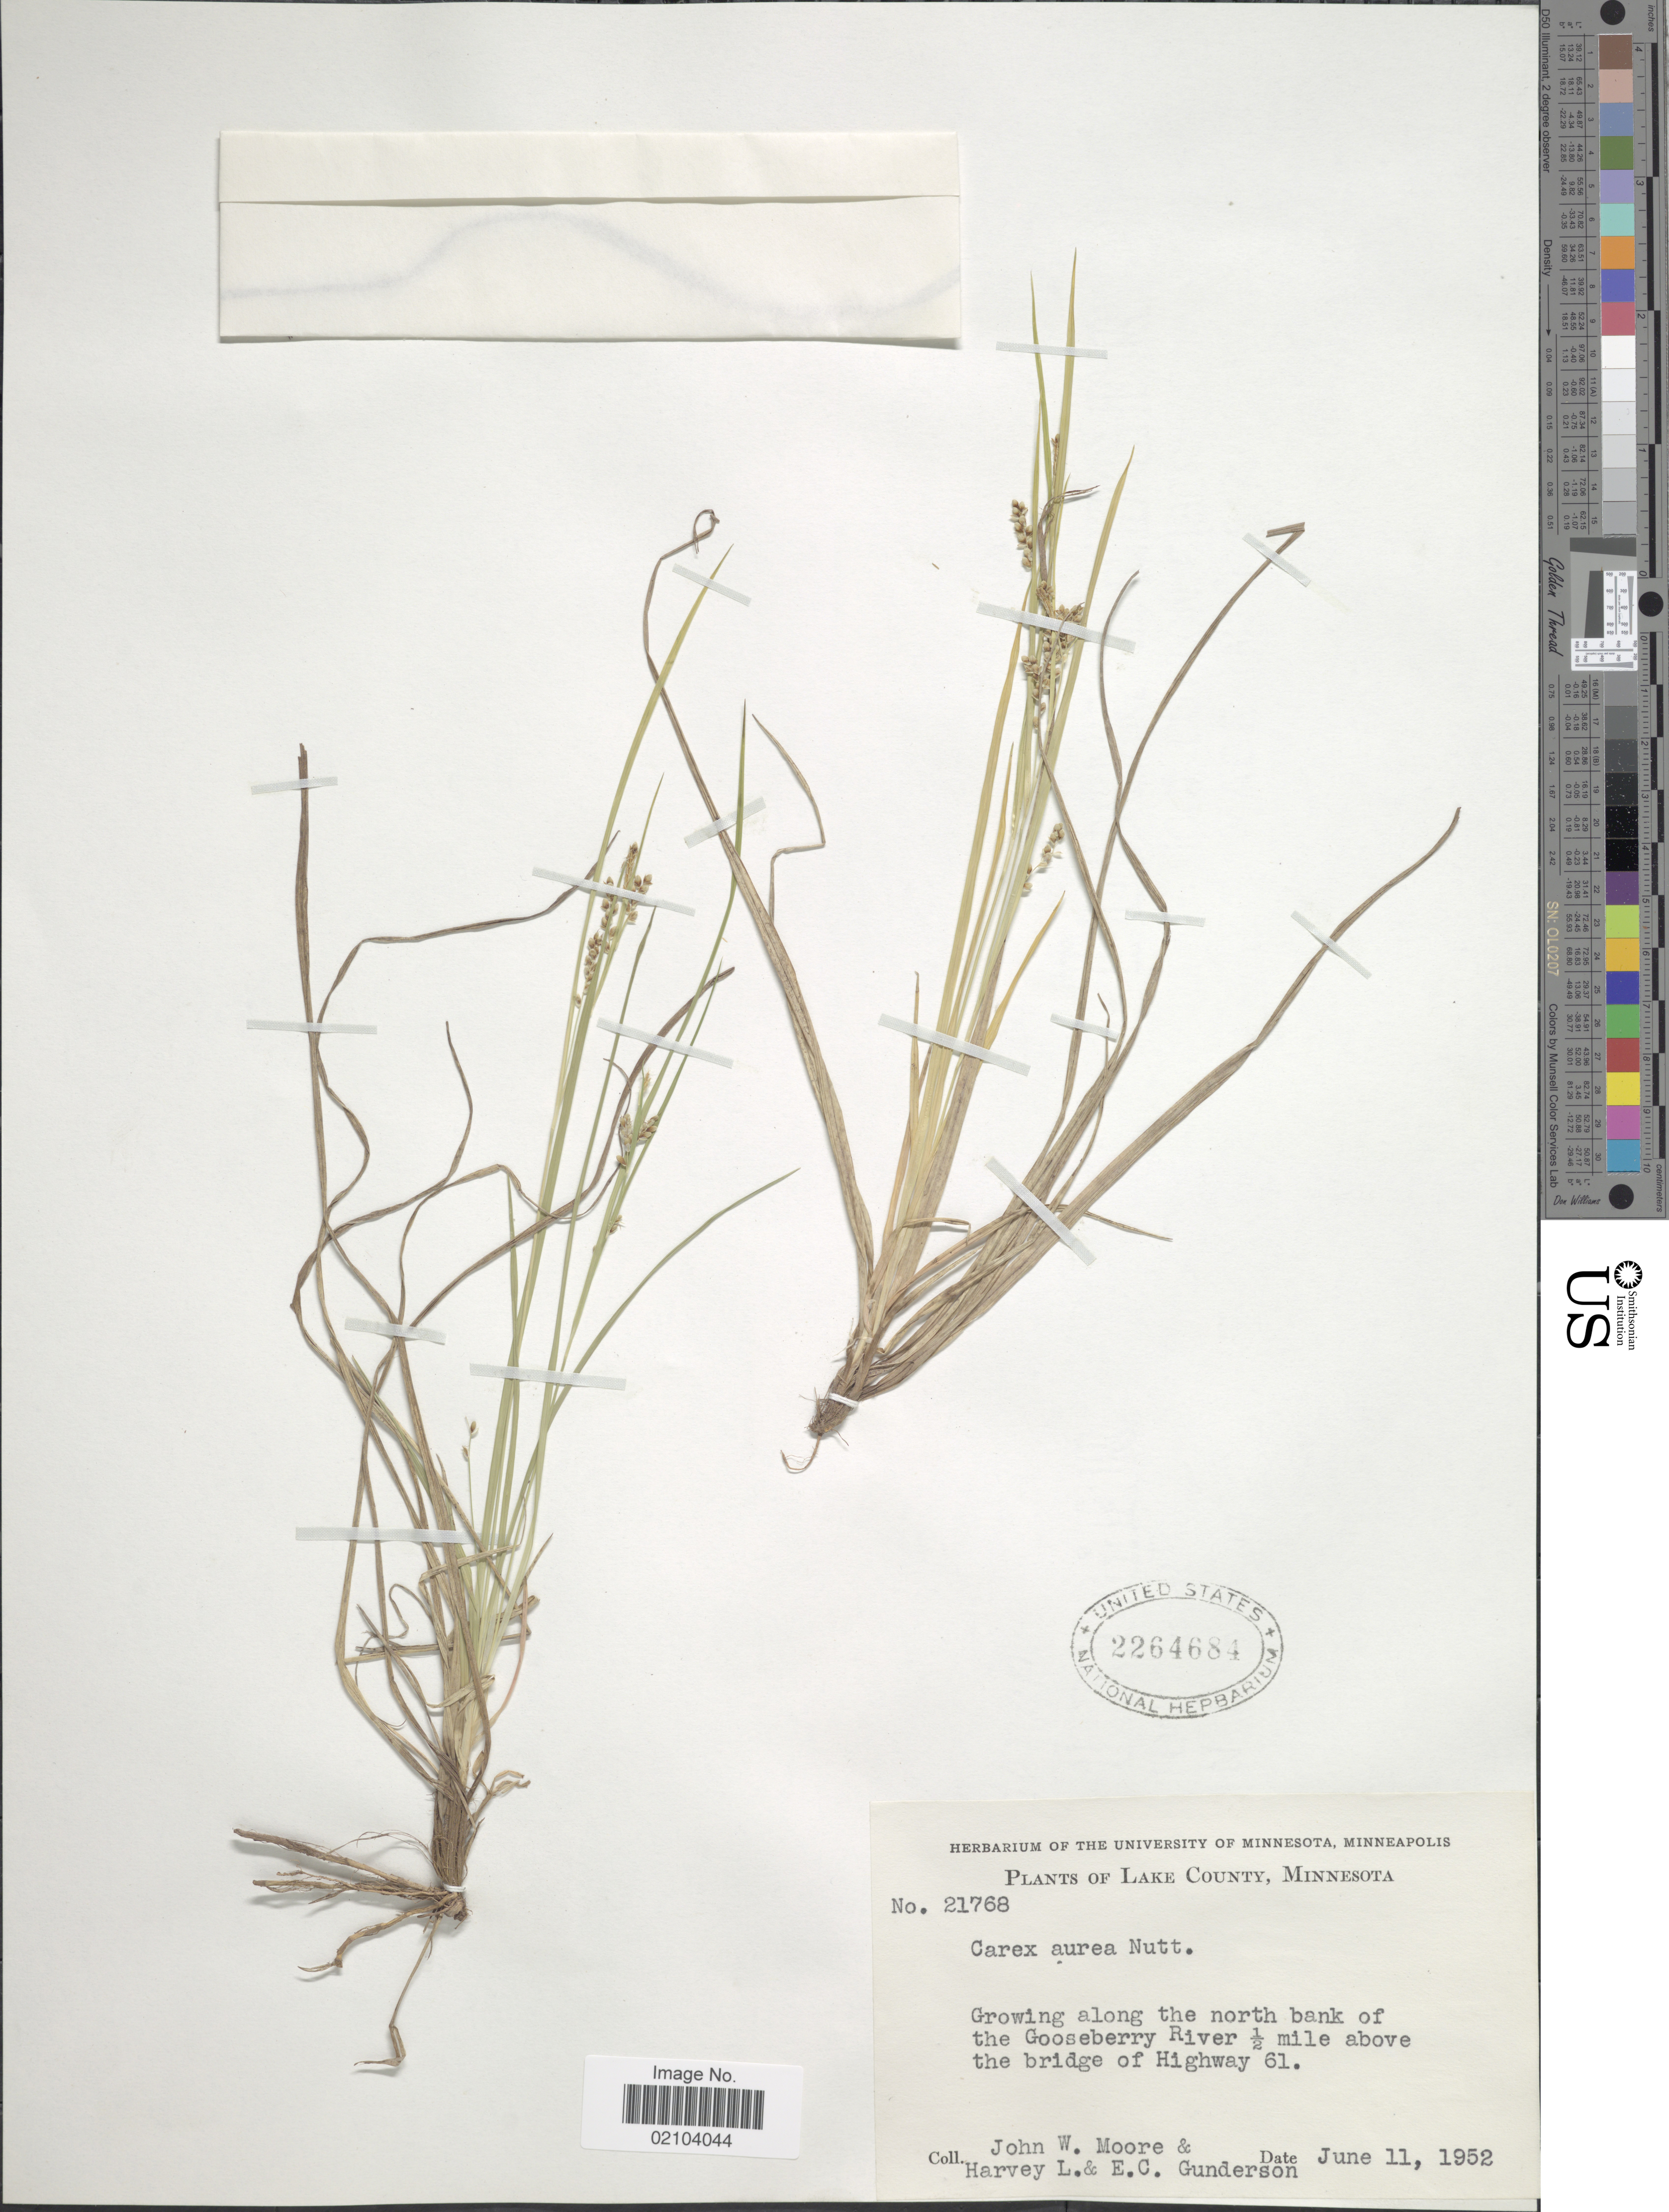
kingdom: Plantae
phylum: Tracheophyta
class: Liliopsida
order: Poales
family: Cyperaceae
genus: Carex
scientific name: Carex aurea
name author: Nutt.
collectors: J. Moore, H. L. Gunderson & E. Gunderson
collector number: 21768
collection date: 1952-06-11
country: United States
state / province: Minnesota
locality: Lake County. Growing along the north bank of the Gooseberry River 1/2 mile above the bridge of Highway 61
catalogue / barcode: US 2264684